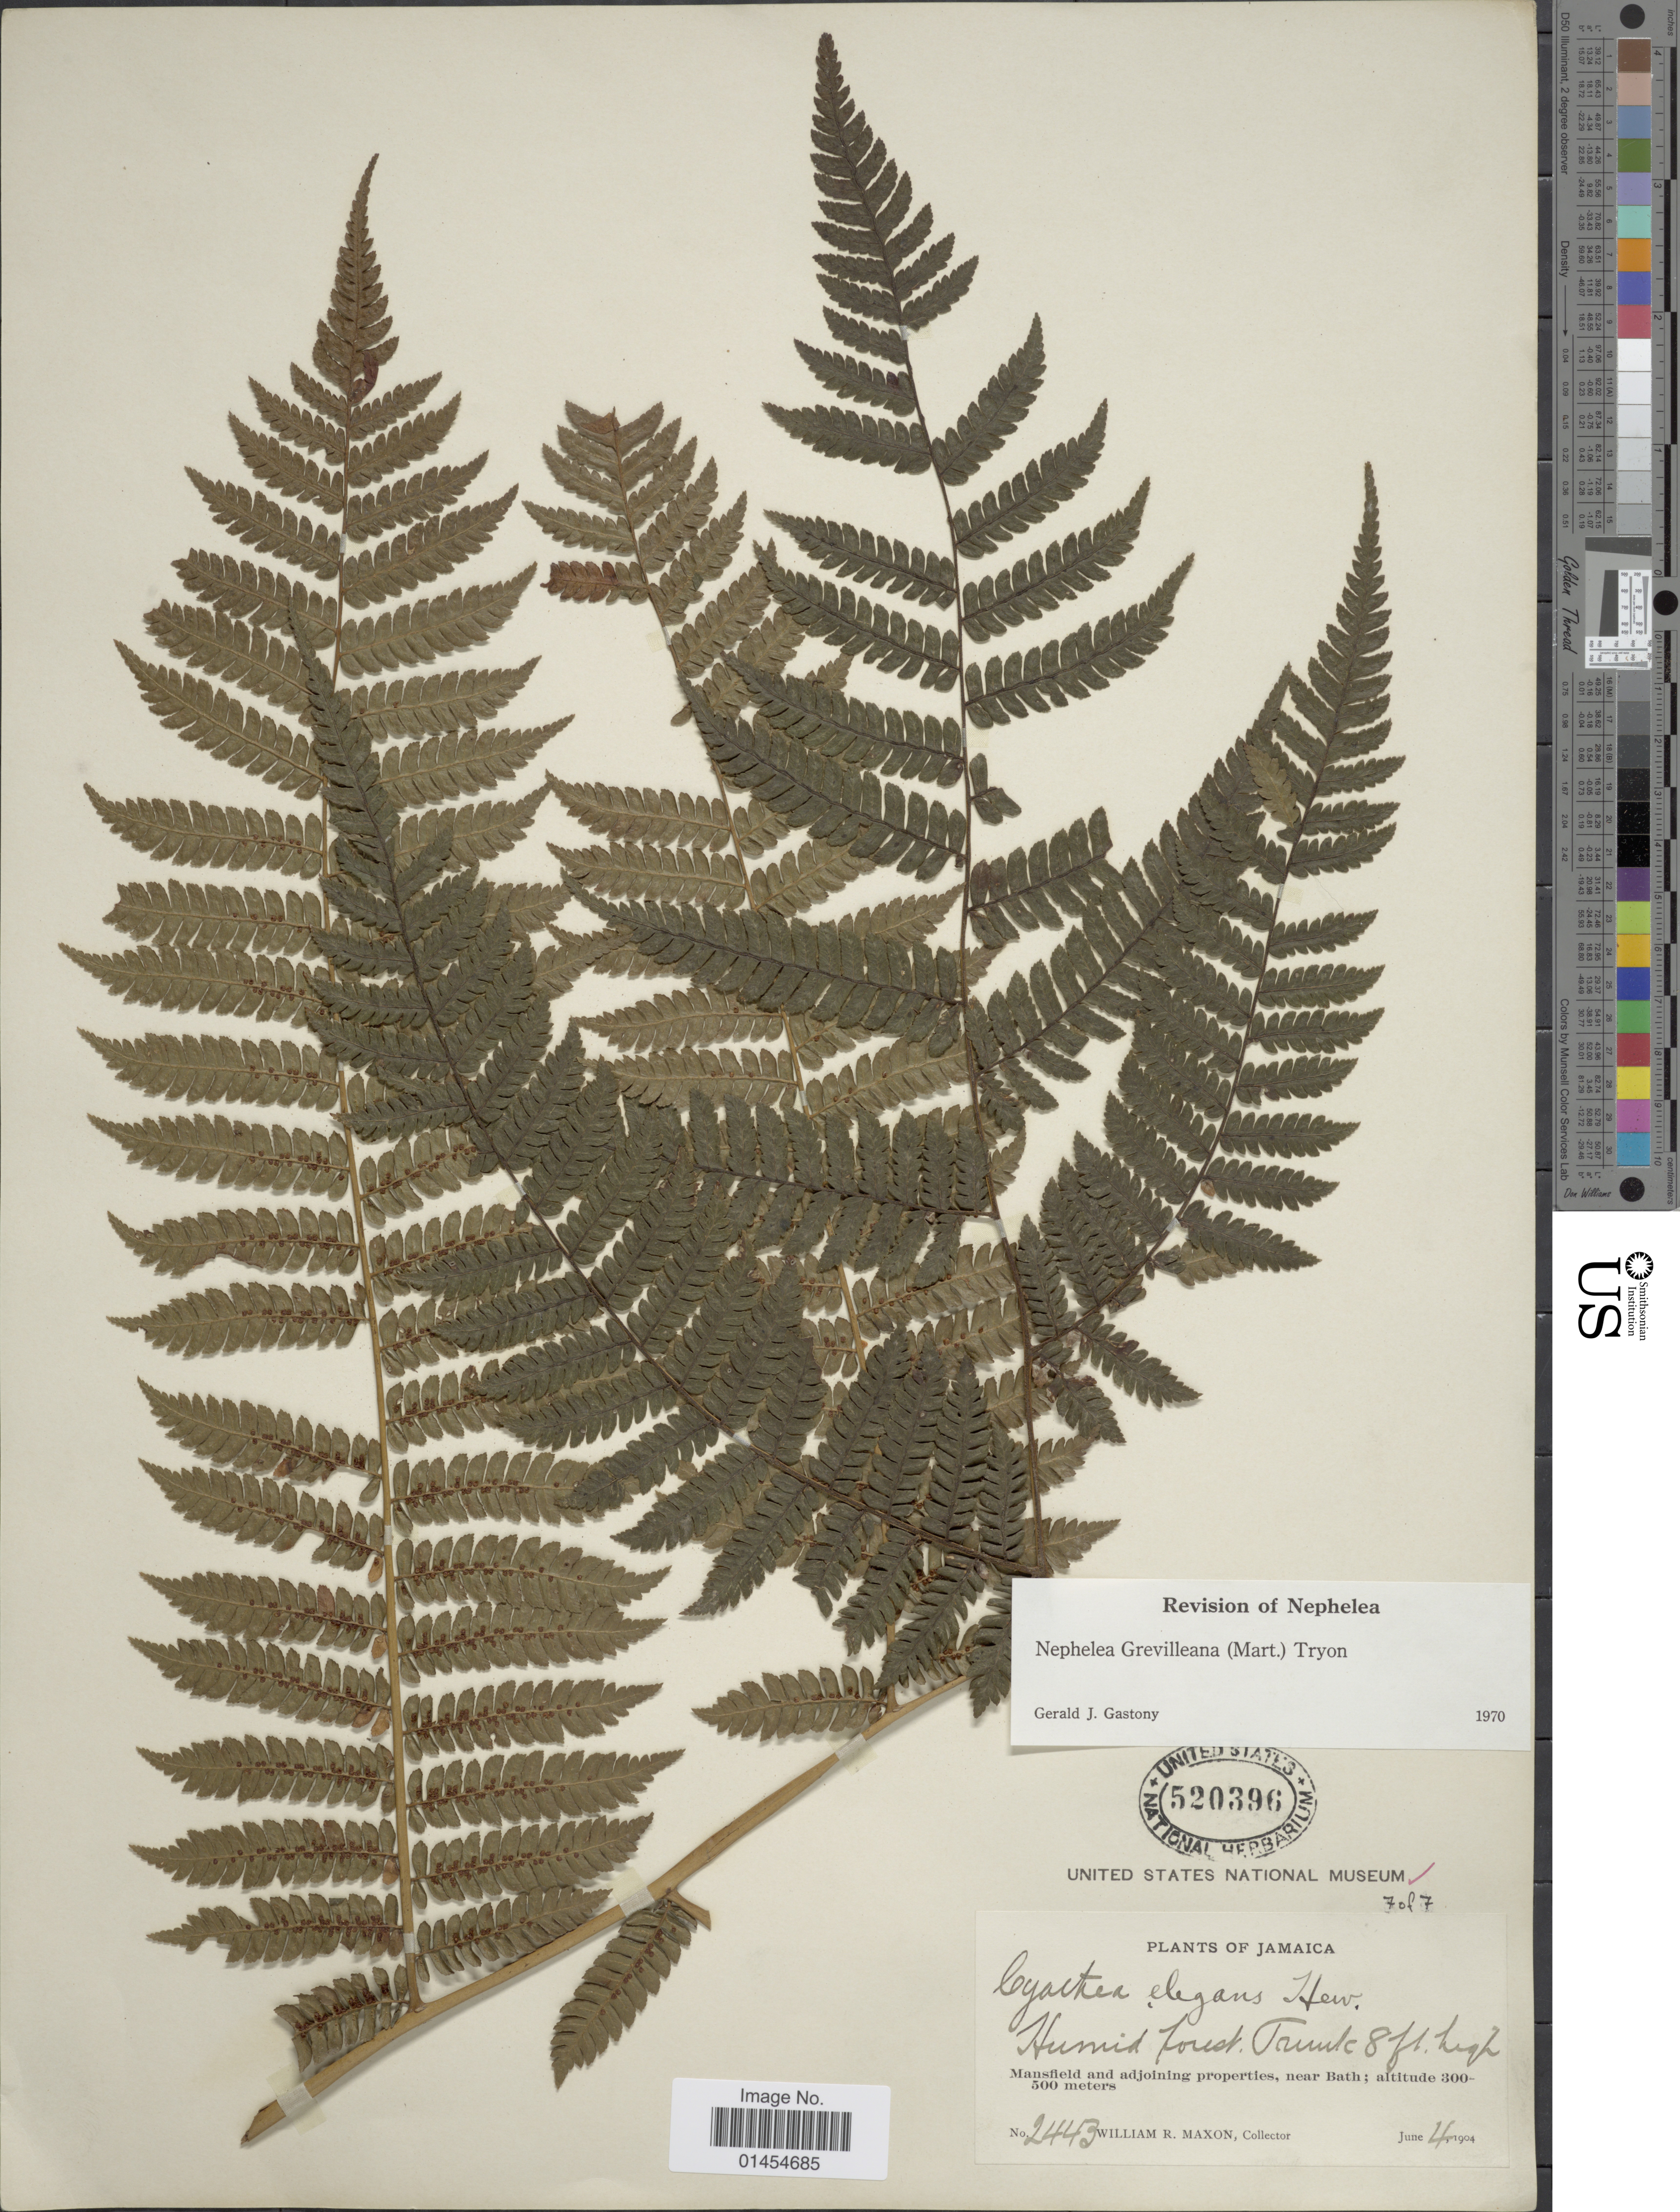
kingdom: Plantae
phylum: Tracheophyta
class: Polypodiopsida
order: Cyatheales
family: Cyatheaceae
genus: Alsophila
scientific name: Alsophila grevilleana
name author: (Mart.) D.S. Conant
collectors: W. R. Maxon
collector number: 2443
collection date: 1904-06-04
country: Jamaica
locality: Mansfield and adjoining properties, near Bath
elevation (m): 300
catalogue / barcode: US 520396